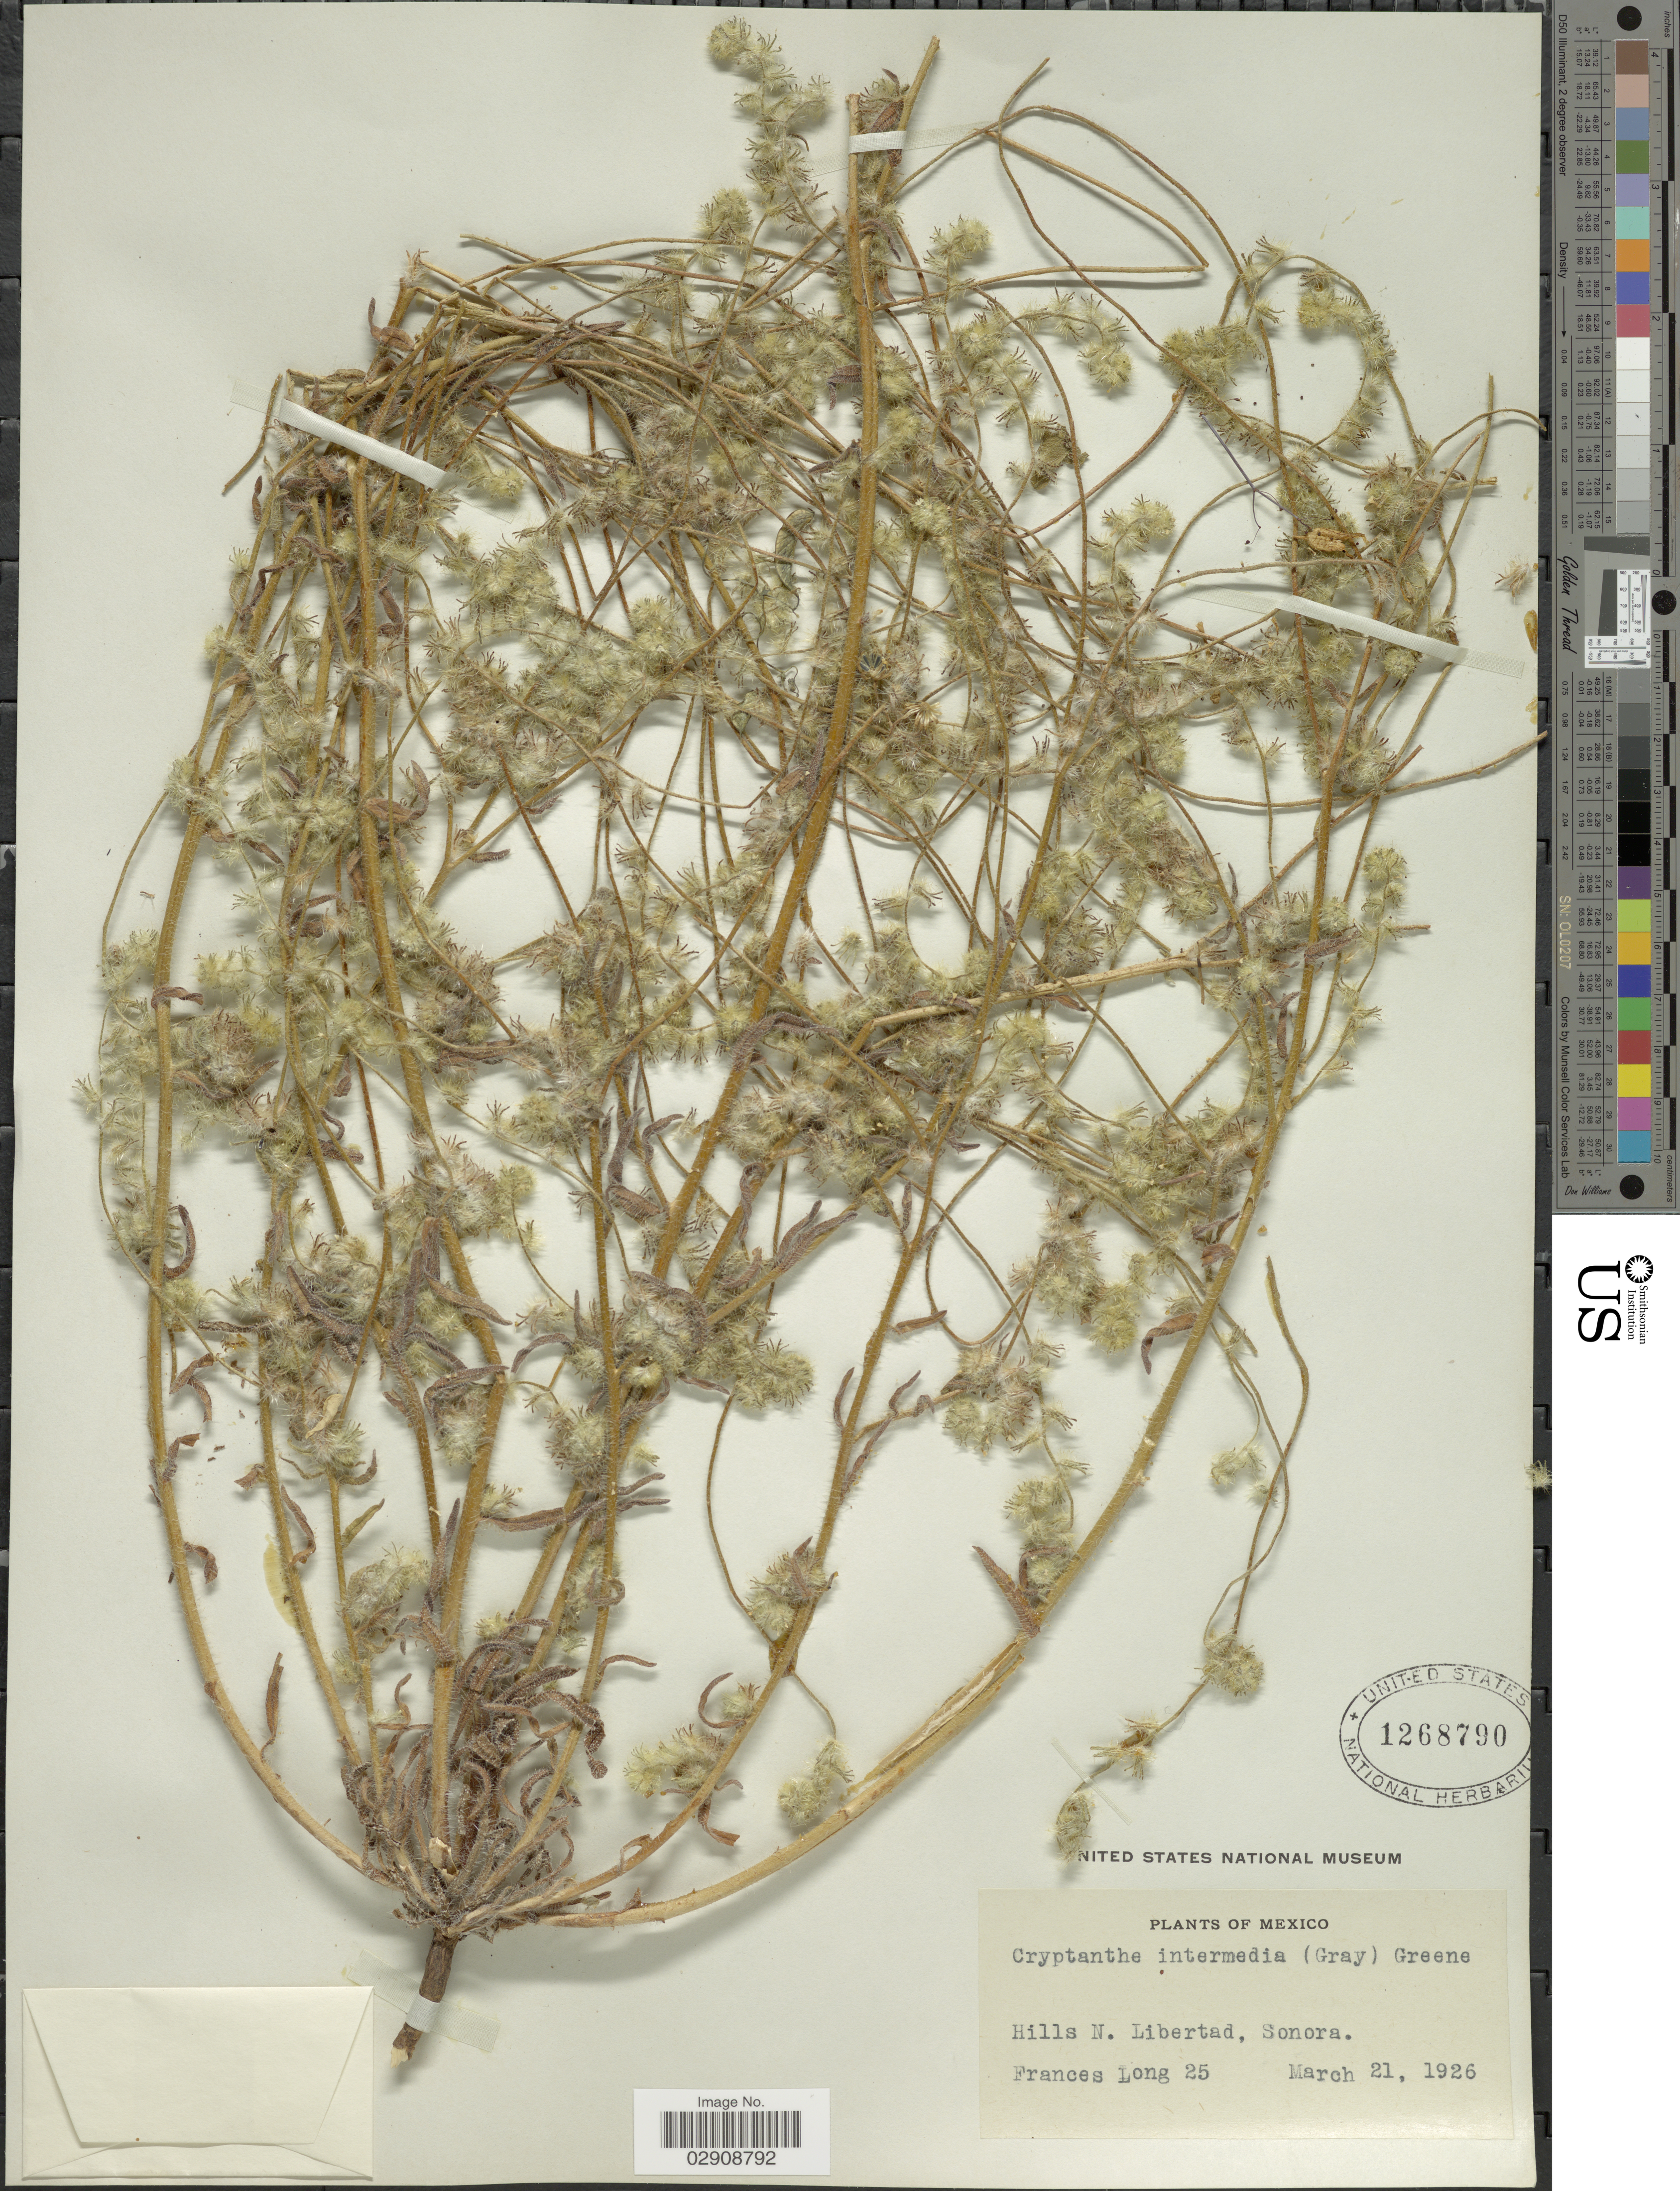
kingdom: Plantae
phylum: Tracheophyta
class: Magnoliopsida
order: Boraginales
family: Boraginaceae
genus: Cryptantha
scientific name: Cryptantha intermedia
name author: (A. Gray) Greene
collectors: F. Long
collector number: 25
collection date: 1926-03-21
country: Mexico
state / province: Sonora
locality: Hills N. Libertad.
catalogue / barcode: US 1268790